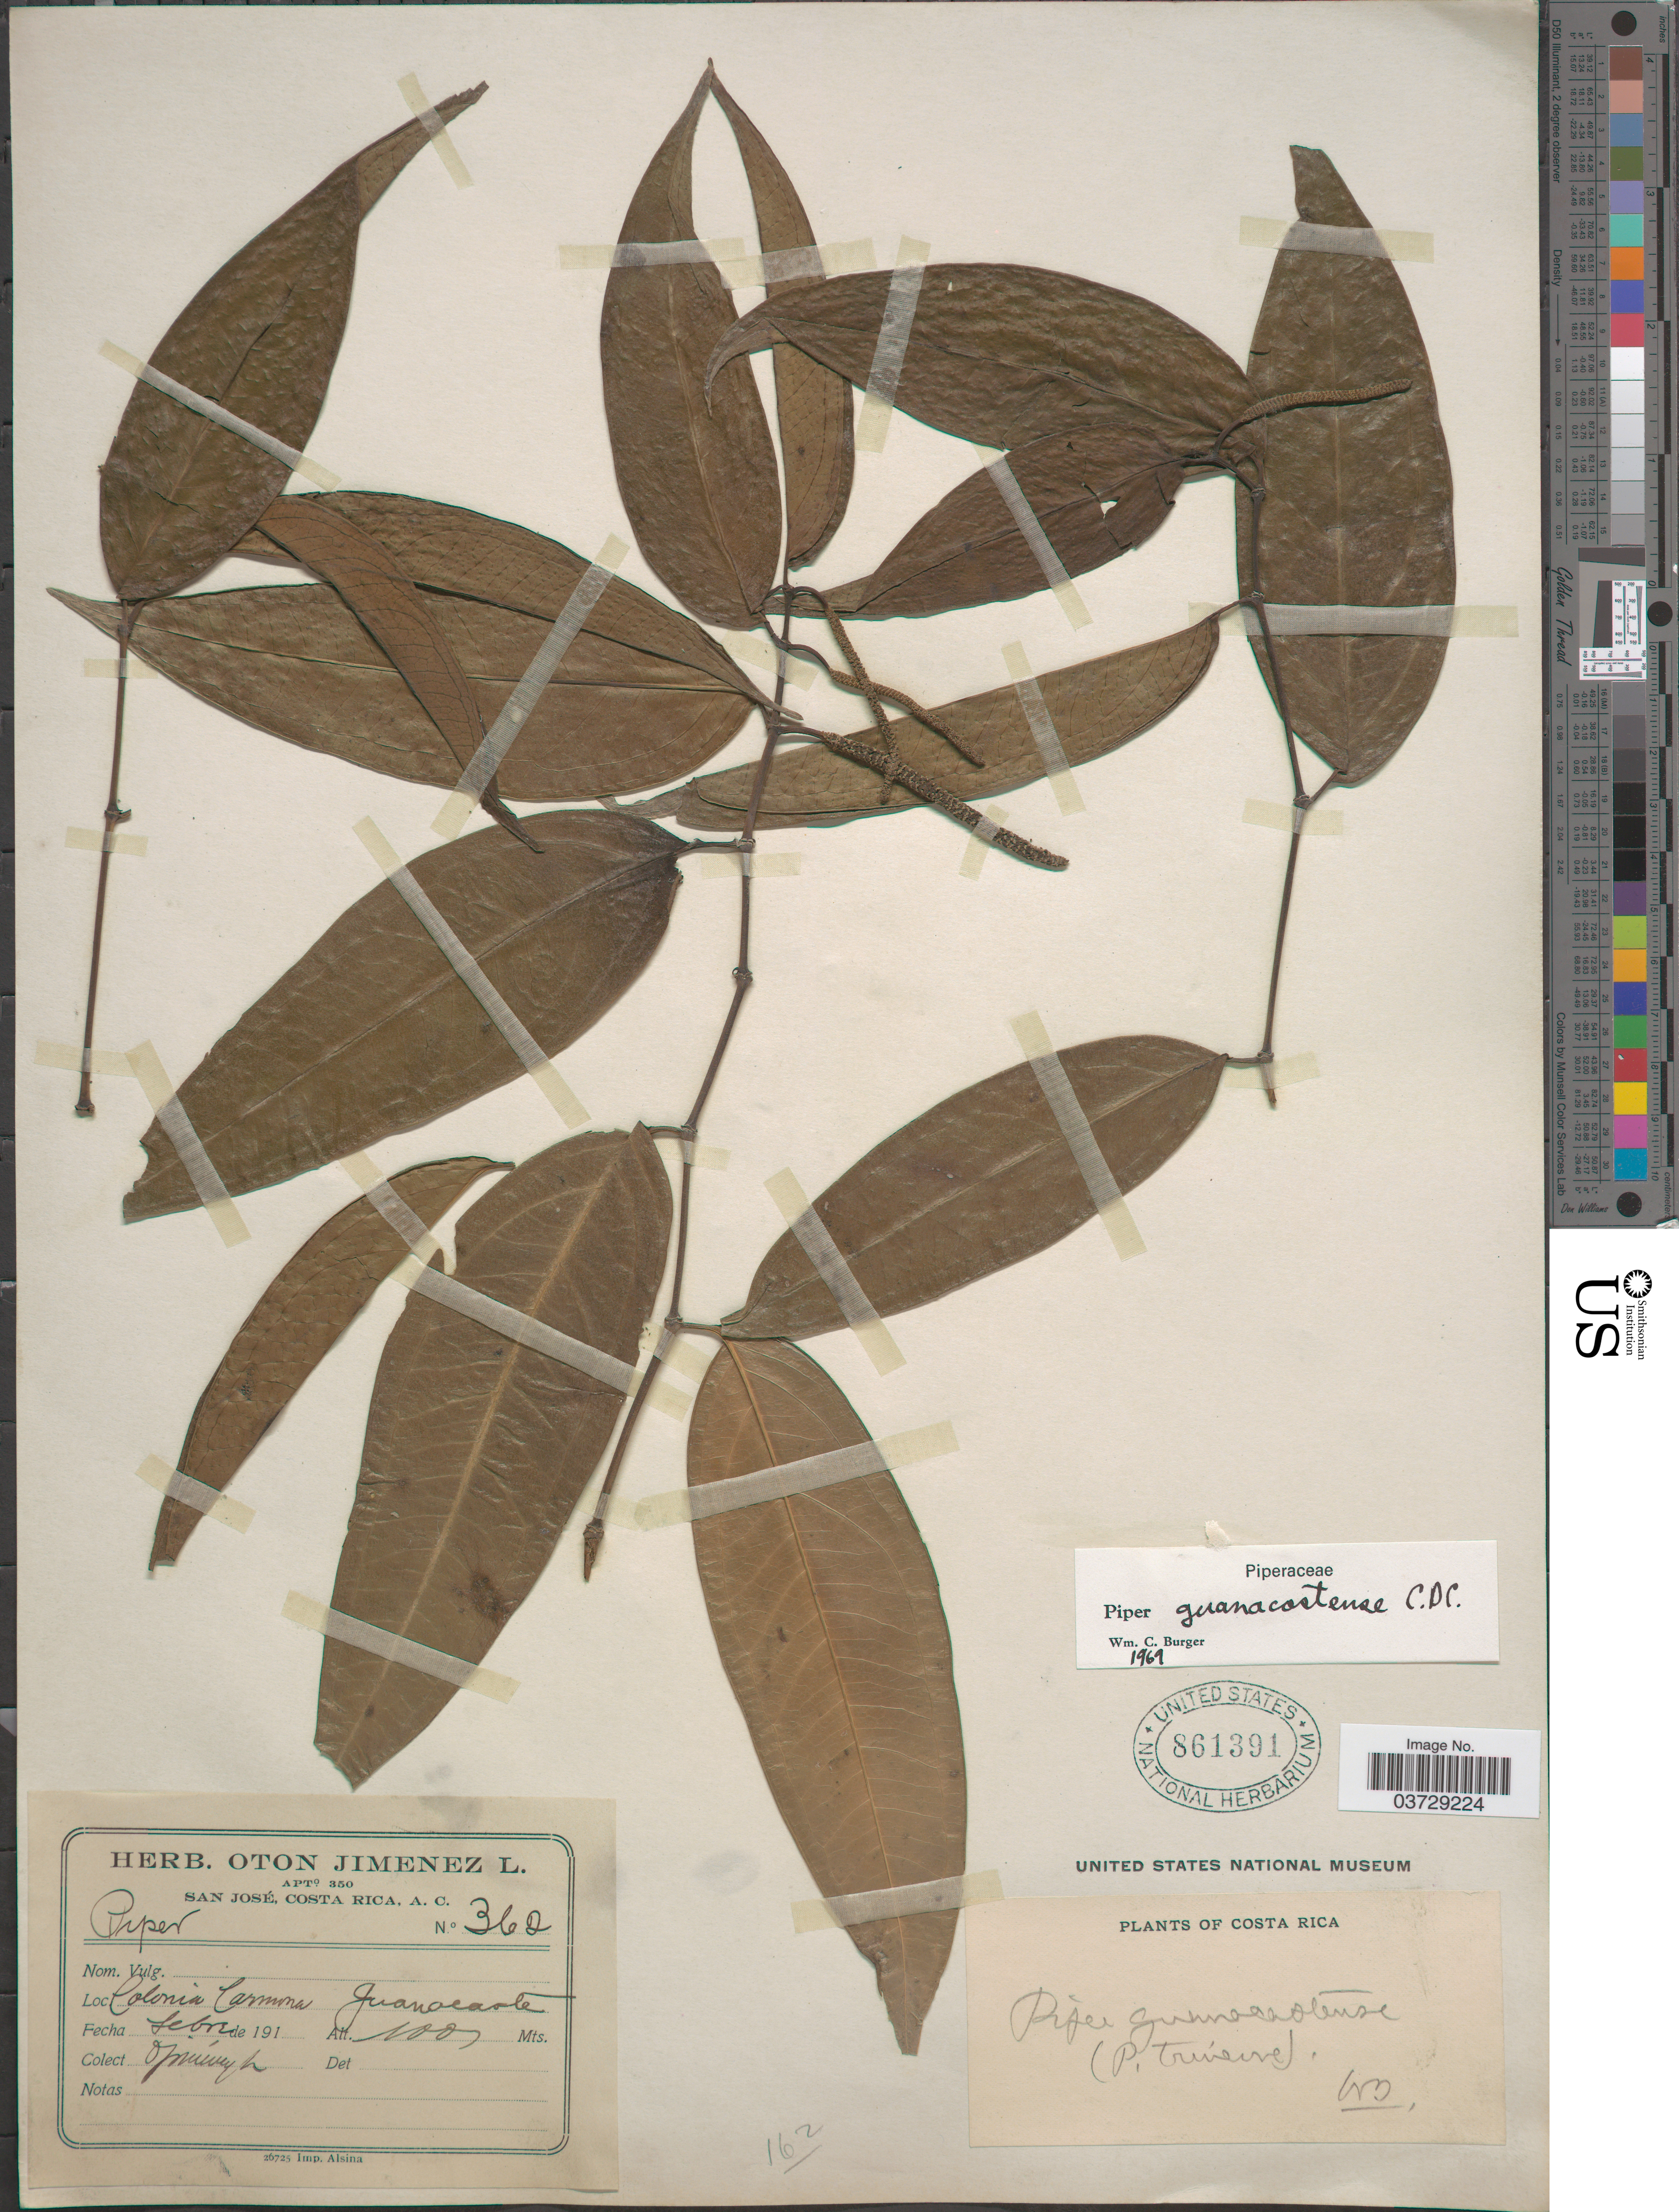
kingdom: Plantae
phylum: Tracheophyta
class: Magnoliopsida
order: Piperales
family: Piperaceae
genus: Piper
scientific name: Piper guanacostense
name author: C. DC.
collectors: O. Jiménez L.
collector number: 362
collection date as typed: Febre de 191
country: Costa Rica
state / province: Guanacaste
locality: Colonia Carmona.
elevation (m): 100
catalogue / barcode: US 861391